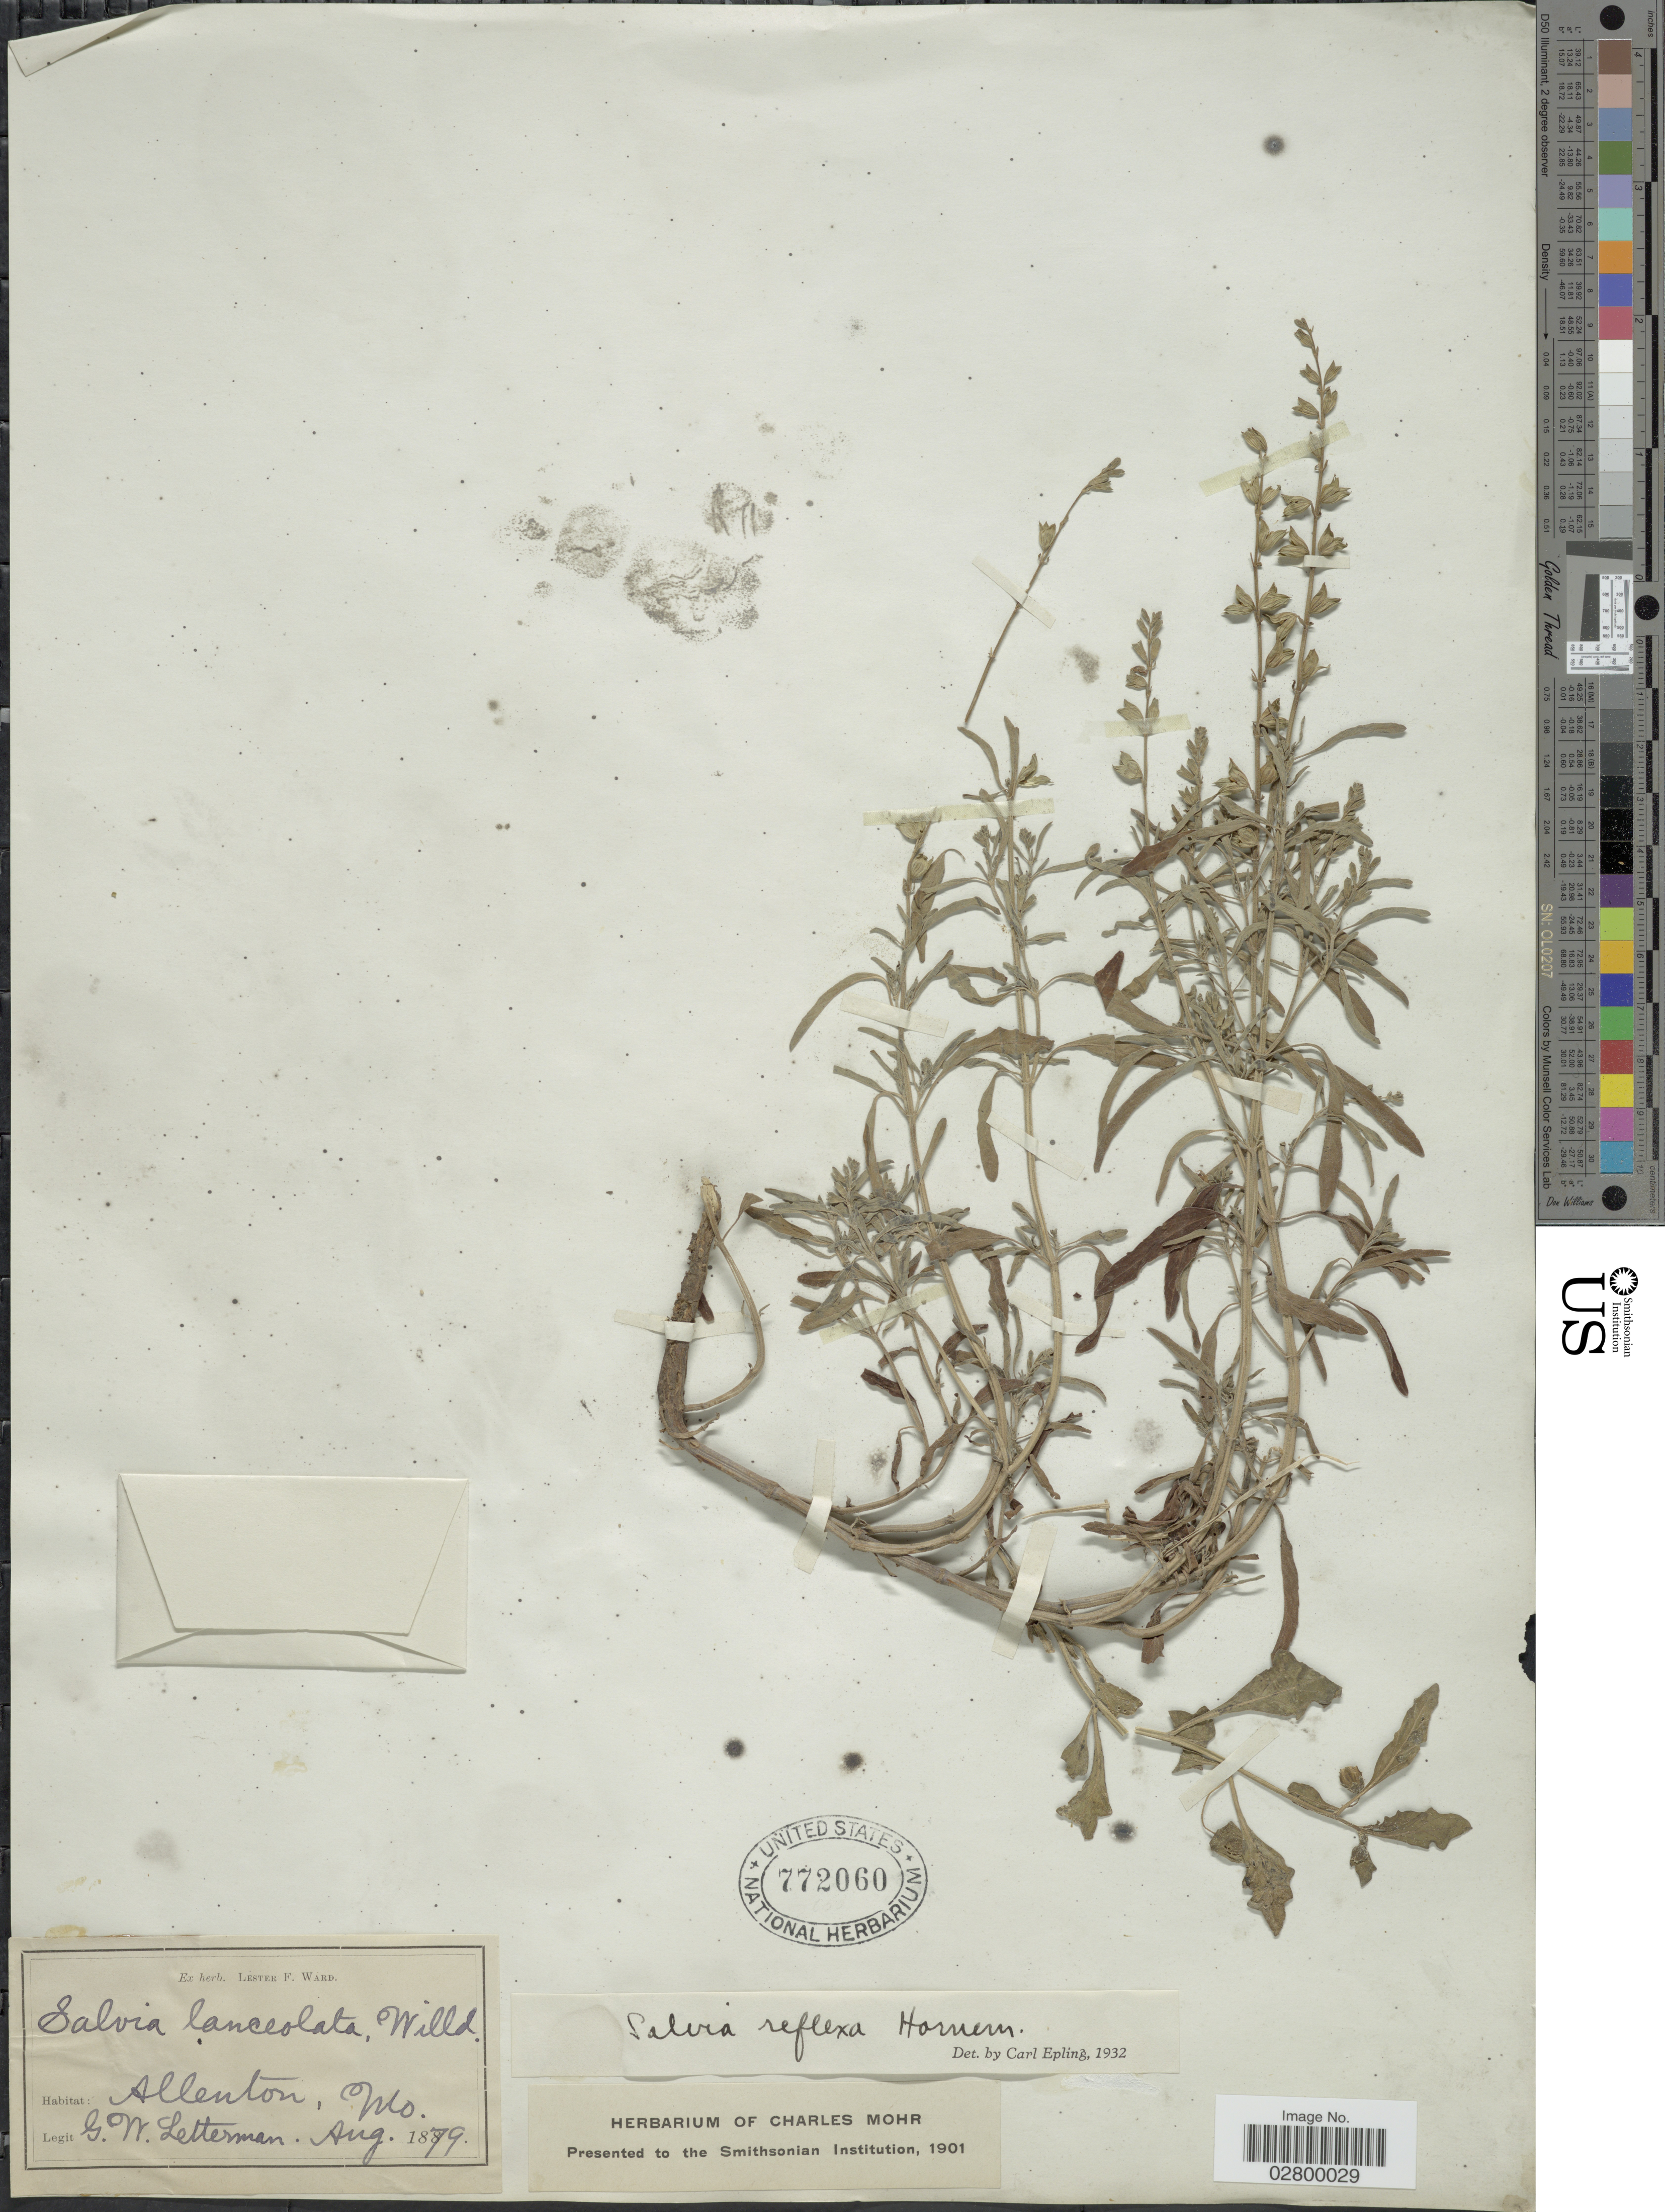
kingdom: Plantae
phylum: Tracheophyta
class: Magnoliopsida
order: Lamiales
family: Lamiaceae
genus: Salvia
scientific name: Salvia reflexa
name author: Hornem.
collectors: G. W. Letterman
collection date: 1879-08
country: United States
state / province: Missouri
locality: Allenton, Mo.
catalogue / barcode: US 772060